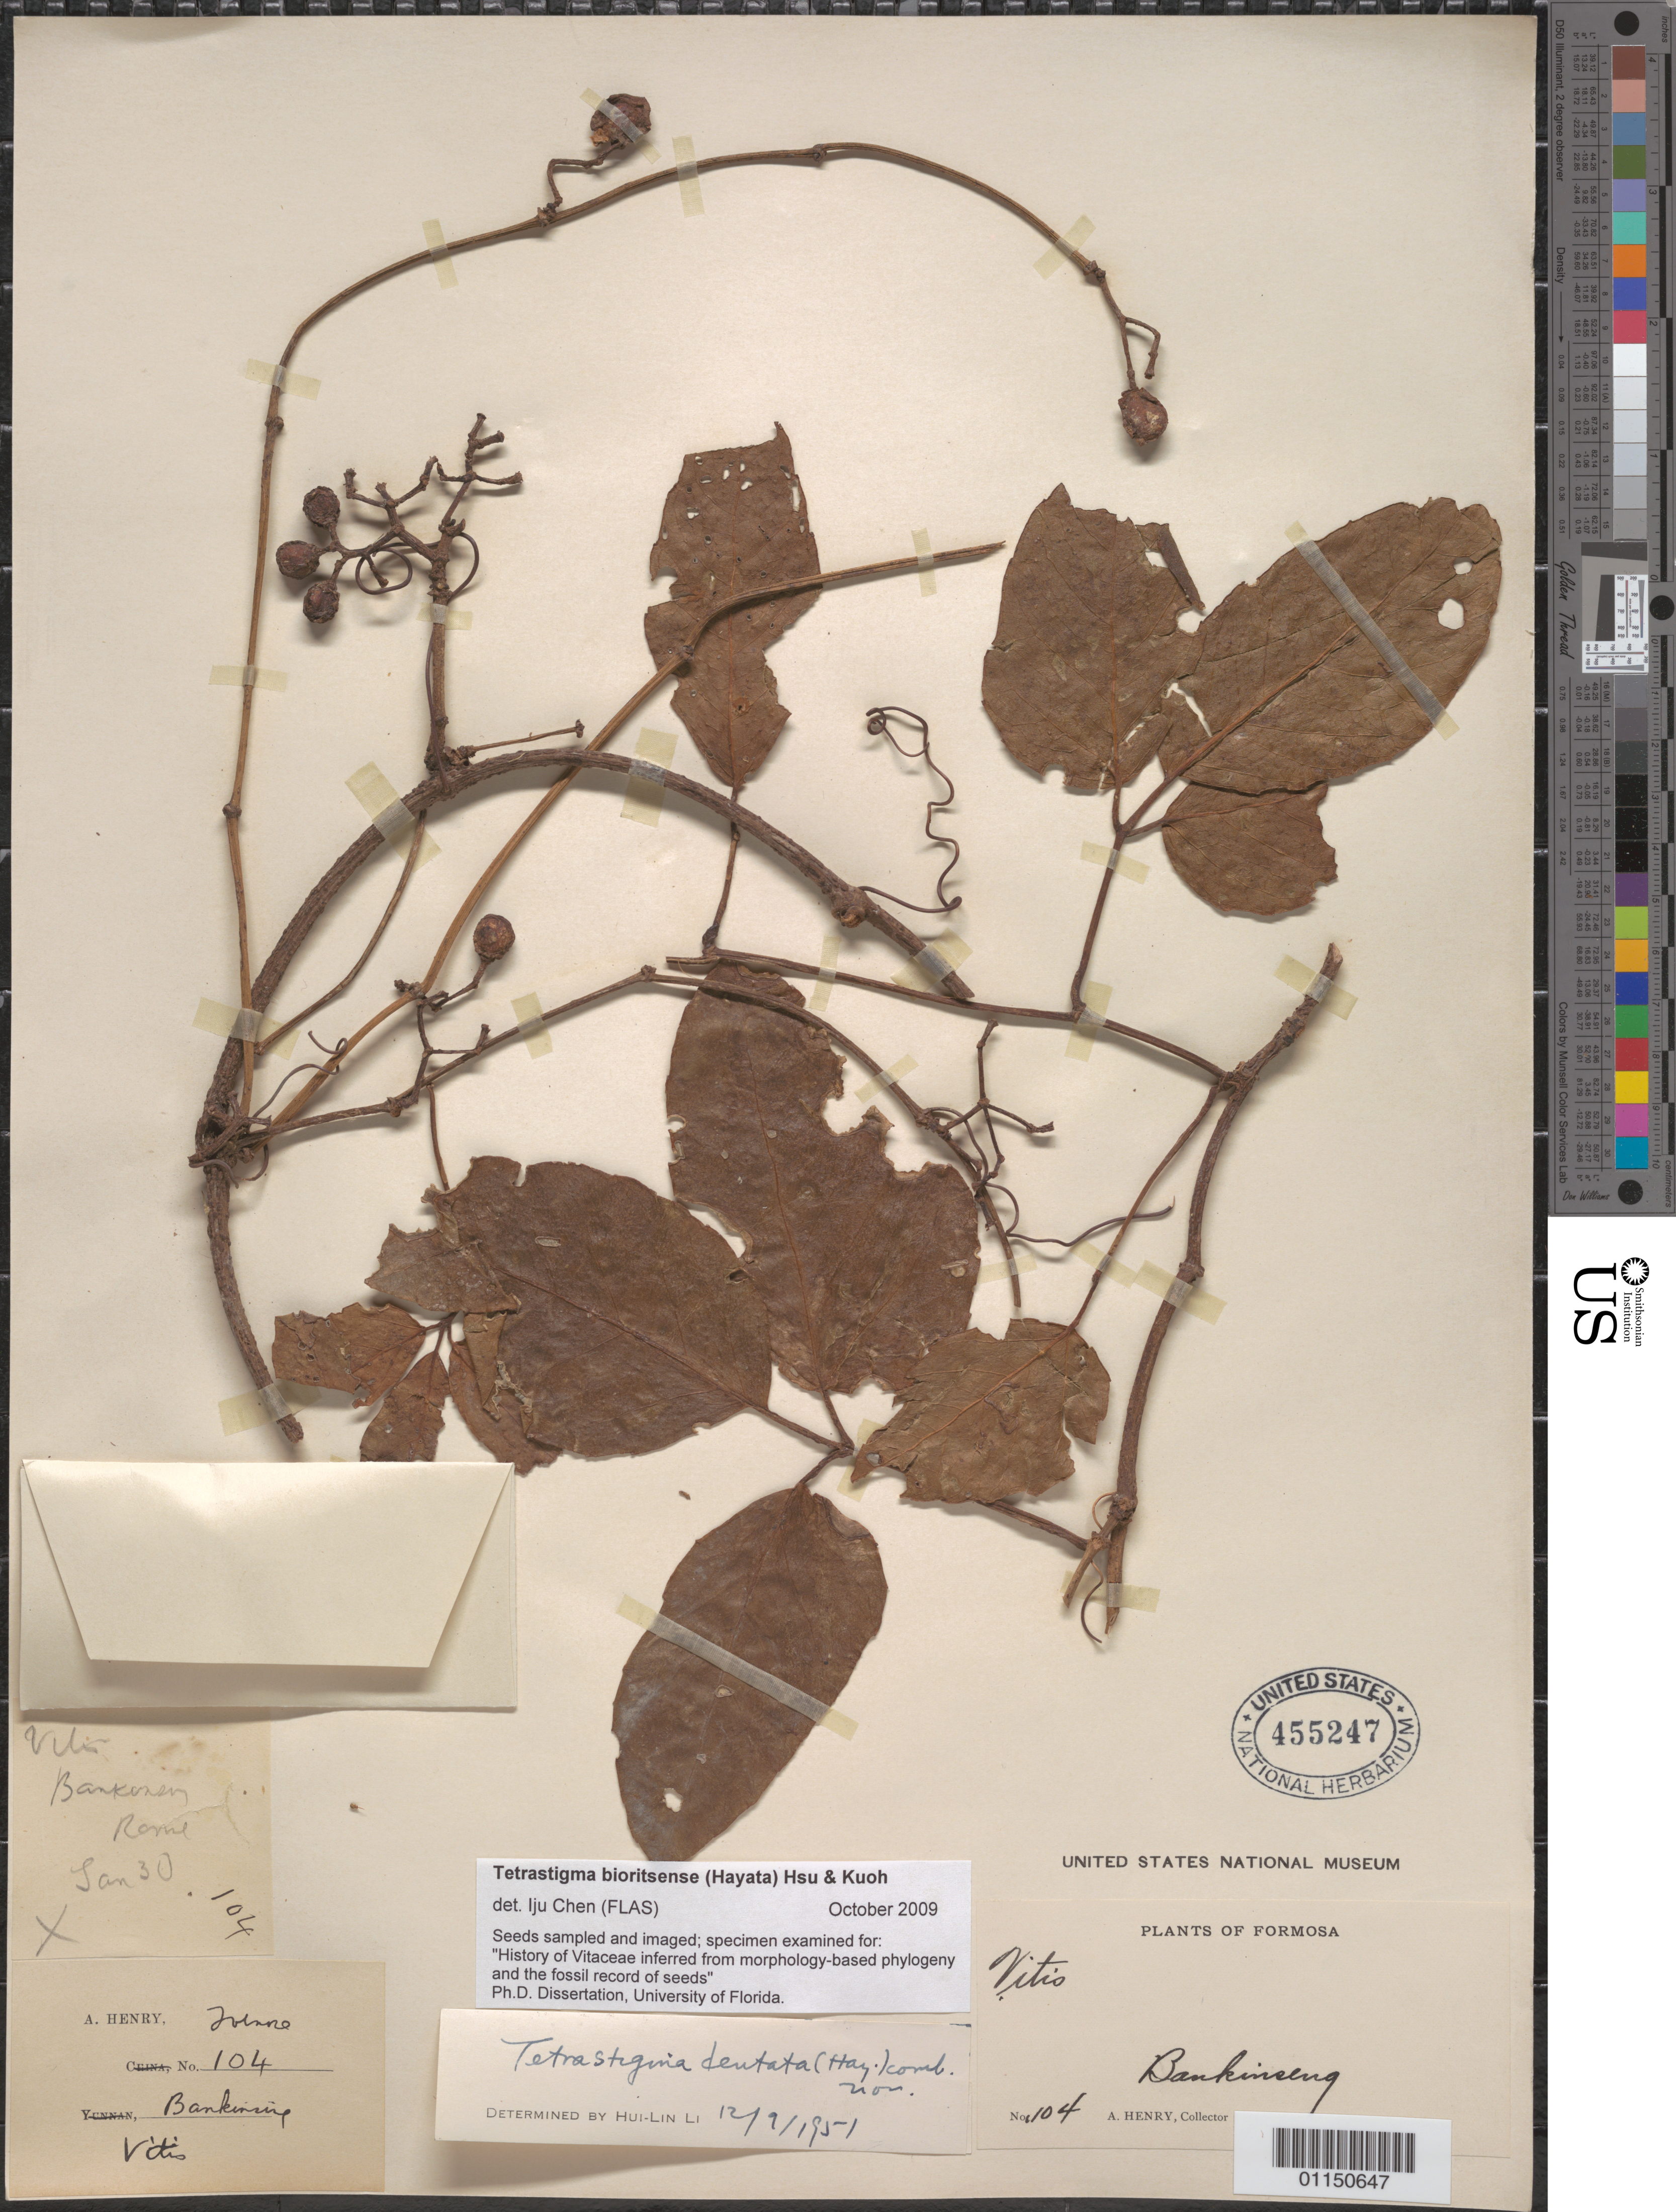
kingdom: Plantae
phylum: Tracheophyta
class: Magnoliopsida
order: Vitales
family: Vitaceae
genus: Tetrastigma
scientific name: Tetrastigma bioritsense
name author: (Hayata) Hsu & Kuoh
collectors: A. Henry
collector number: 104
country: Taiwan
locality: Formosa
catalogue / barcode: US 455247